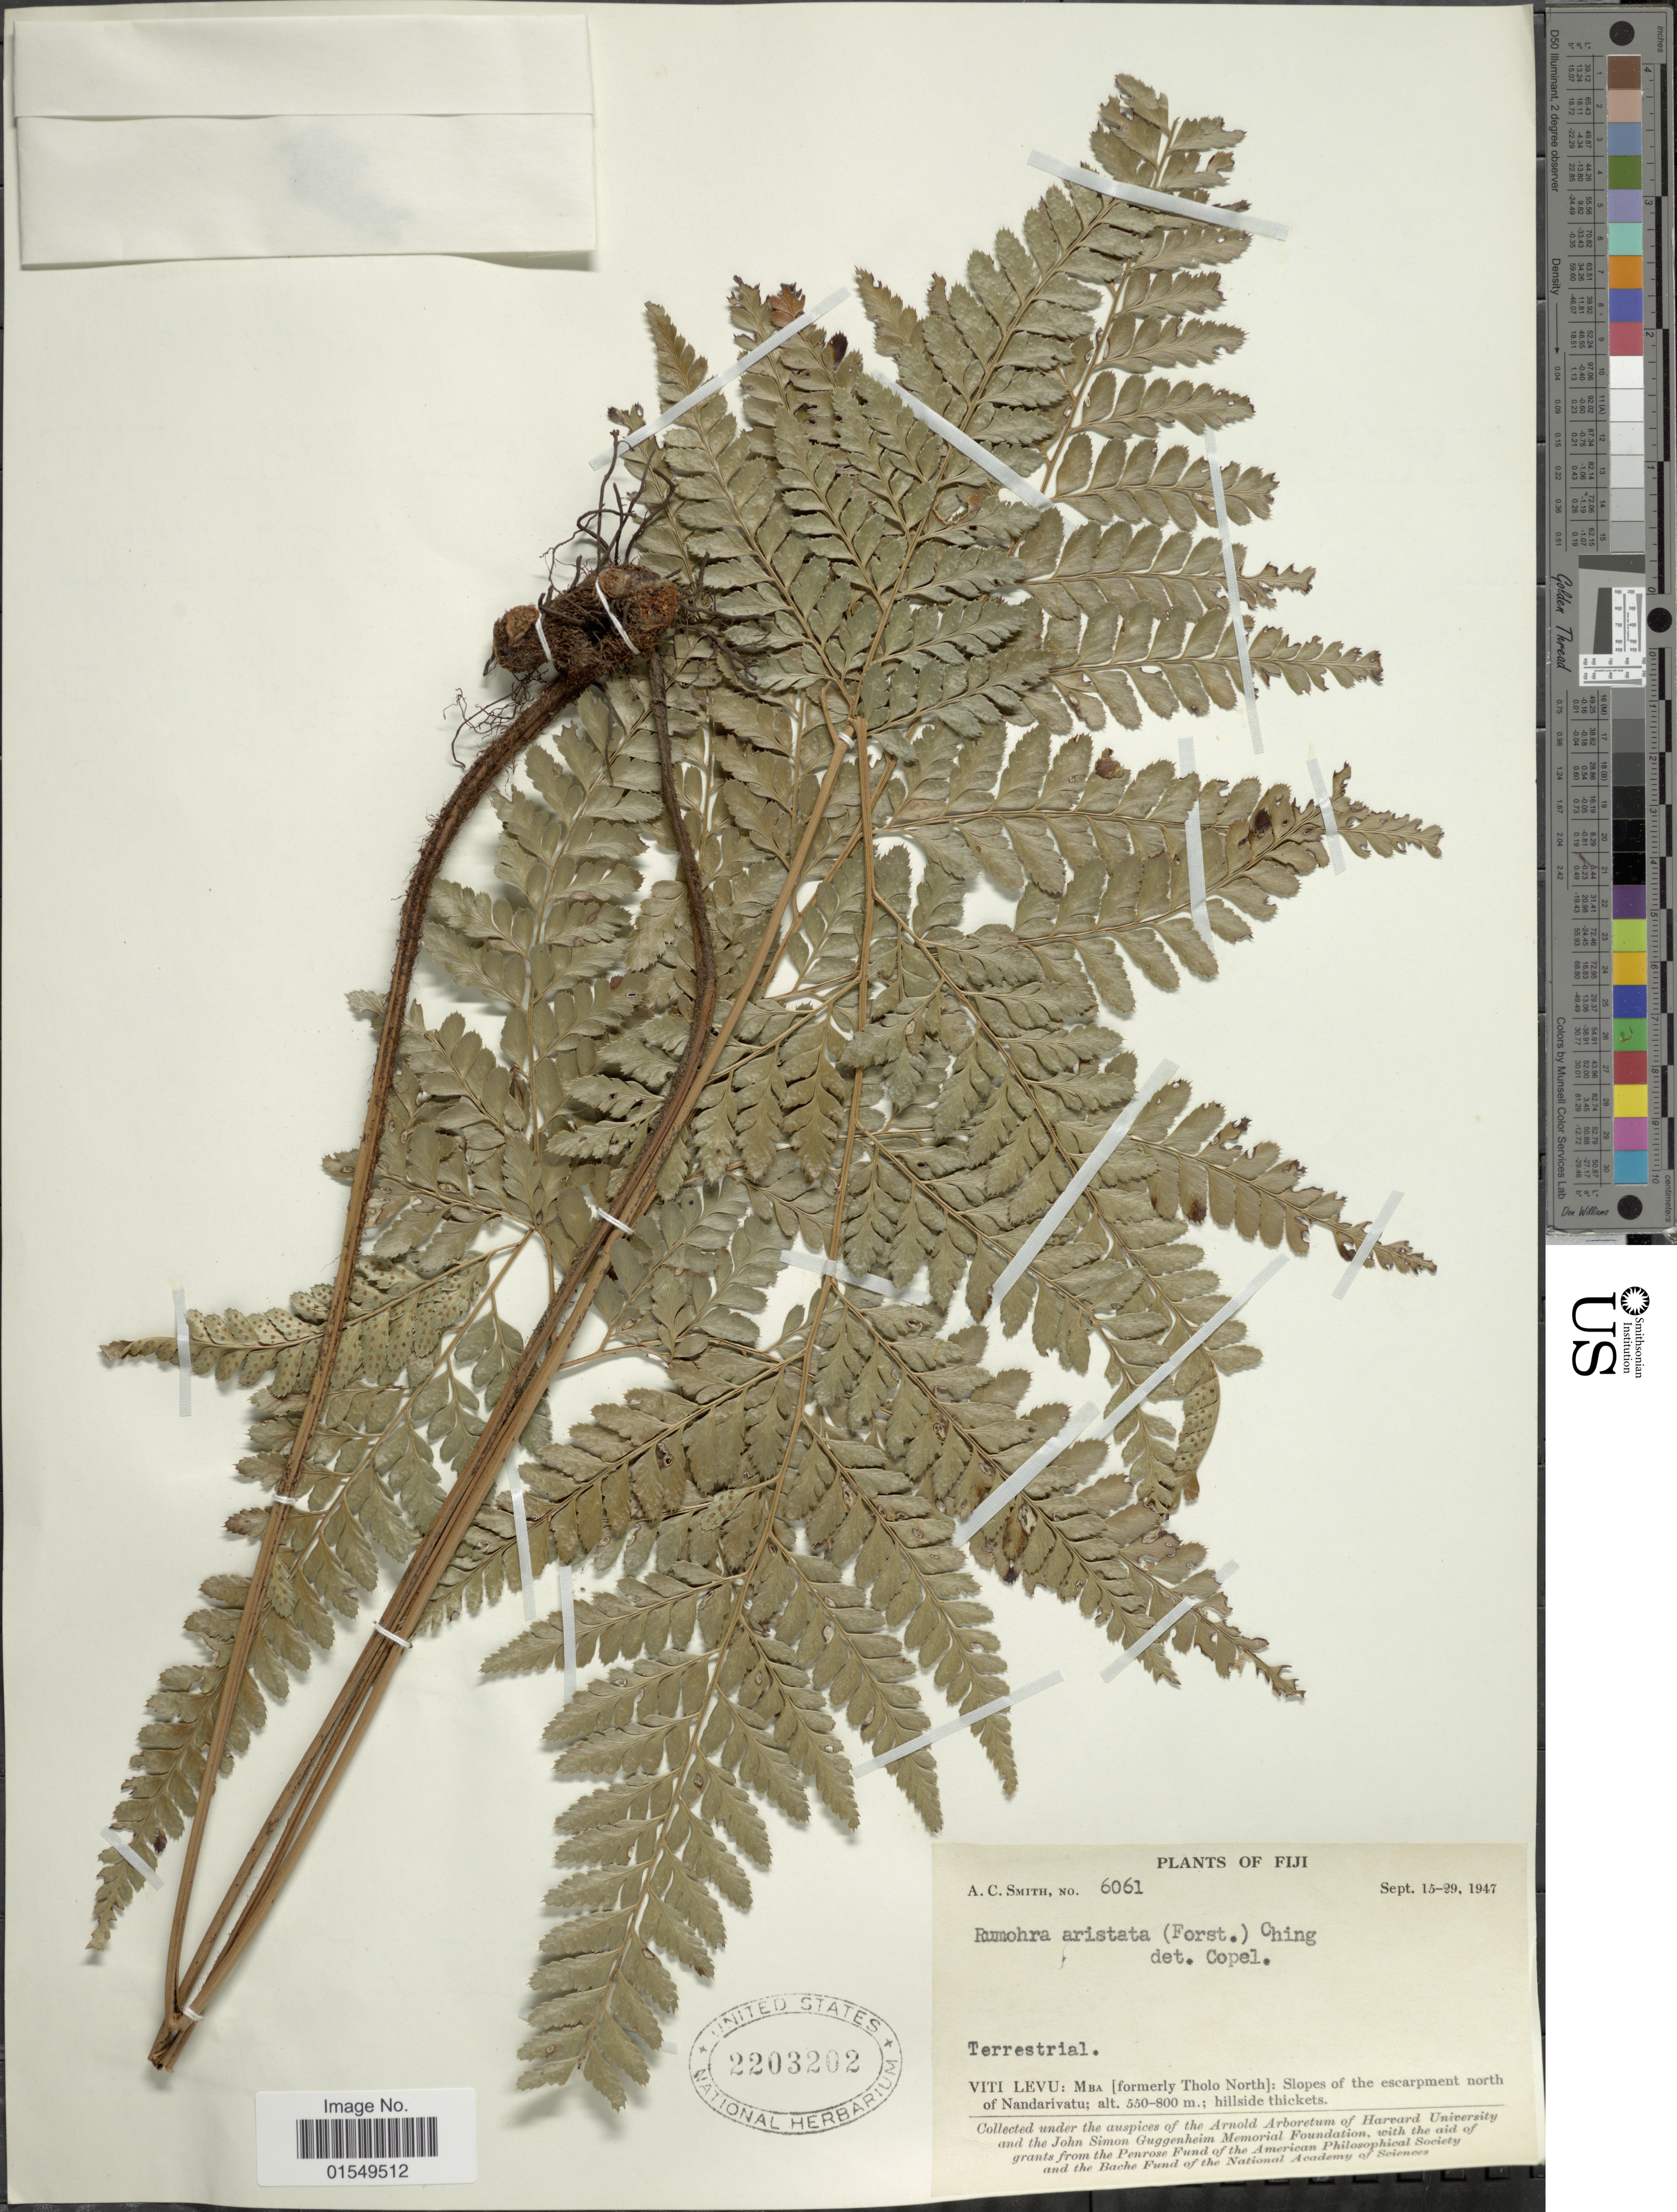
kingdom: Plantae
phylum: Tracheophyta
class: Polypodiopsida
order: Polypodiales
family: Dryopteridaceae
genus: Arachniodes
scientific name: Arachniodes aristata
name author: (G. Forst.) Tindale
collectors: A. C. Smith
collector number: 6061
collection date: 1947-09-15/1947-09-29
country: Fiji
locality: Viti Levu: Mba (formerly Tholo North): slopes of the escarpment north of Nandarivatu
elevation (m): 550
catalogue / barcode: US 2203202